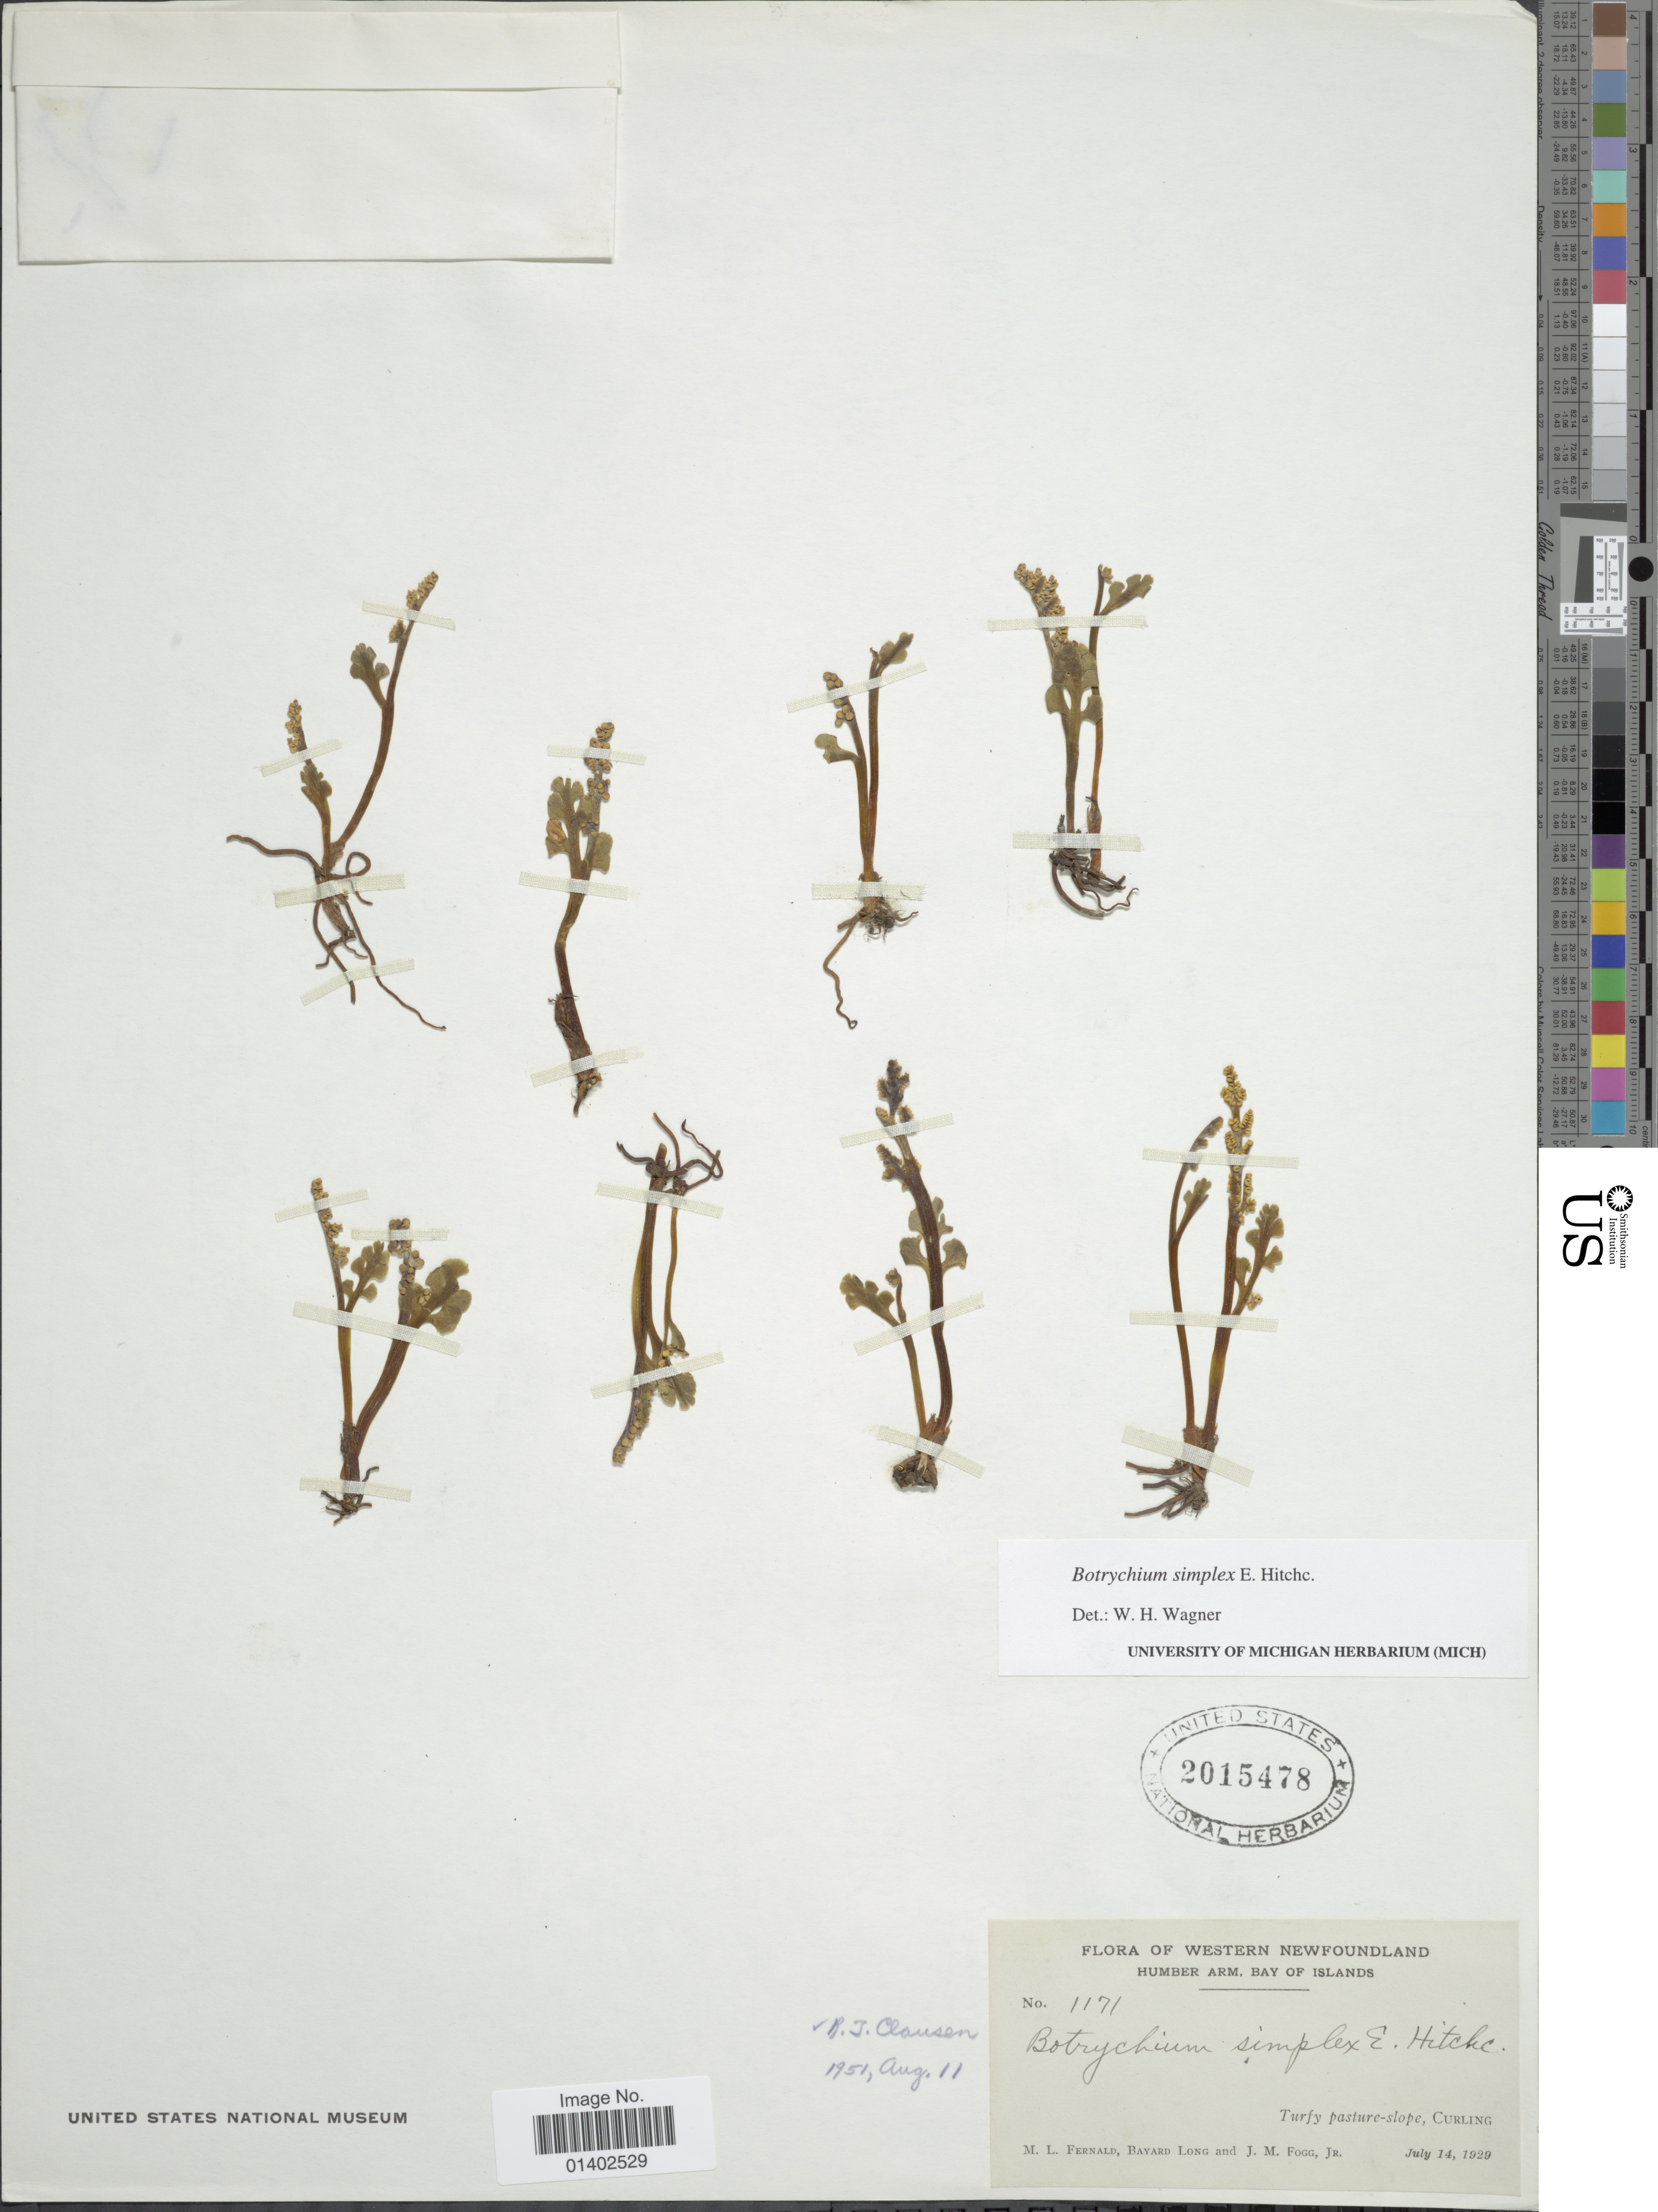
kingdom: Plantae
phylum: Tracheophyta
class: Polypodiopsida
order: Ophioglossales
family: Ophioglossaceae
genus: Botrychium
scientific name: Botrychium simplex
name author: E. Hitchc.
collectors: M. L. Fernald, B. Long & J. Fogg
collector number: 1171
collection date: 1929-07-14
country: Canada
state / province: Newfoundland and Labrador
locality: Western Newfoundland, HUmber Arm, Bay of Islands, Turfy pasture-slope, Curling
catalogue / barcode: US 2015478